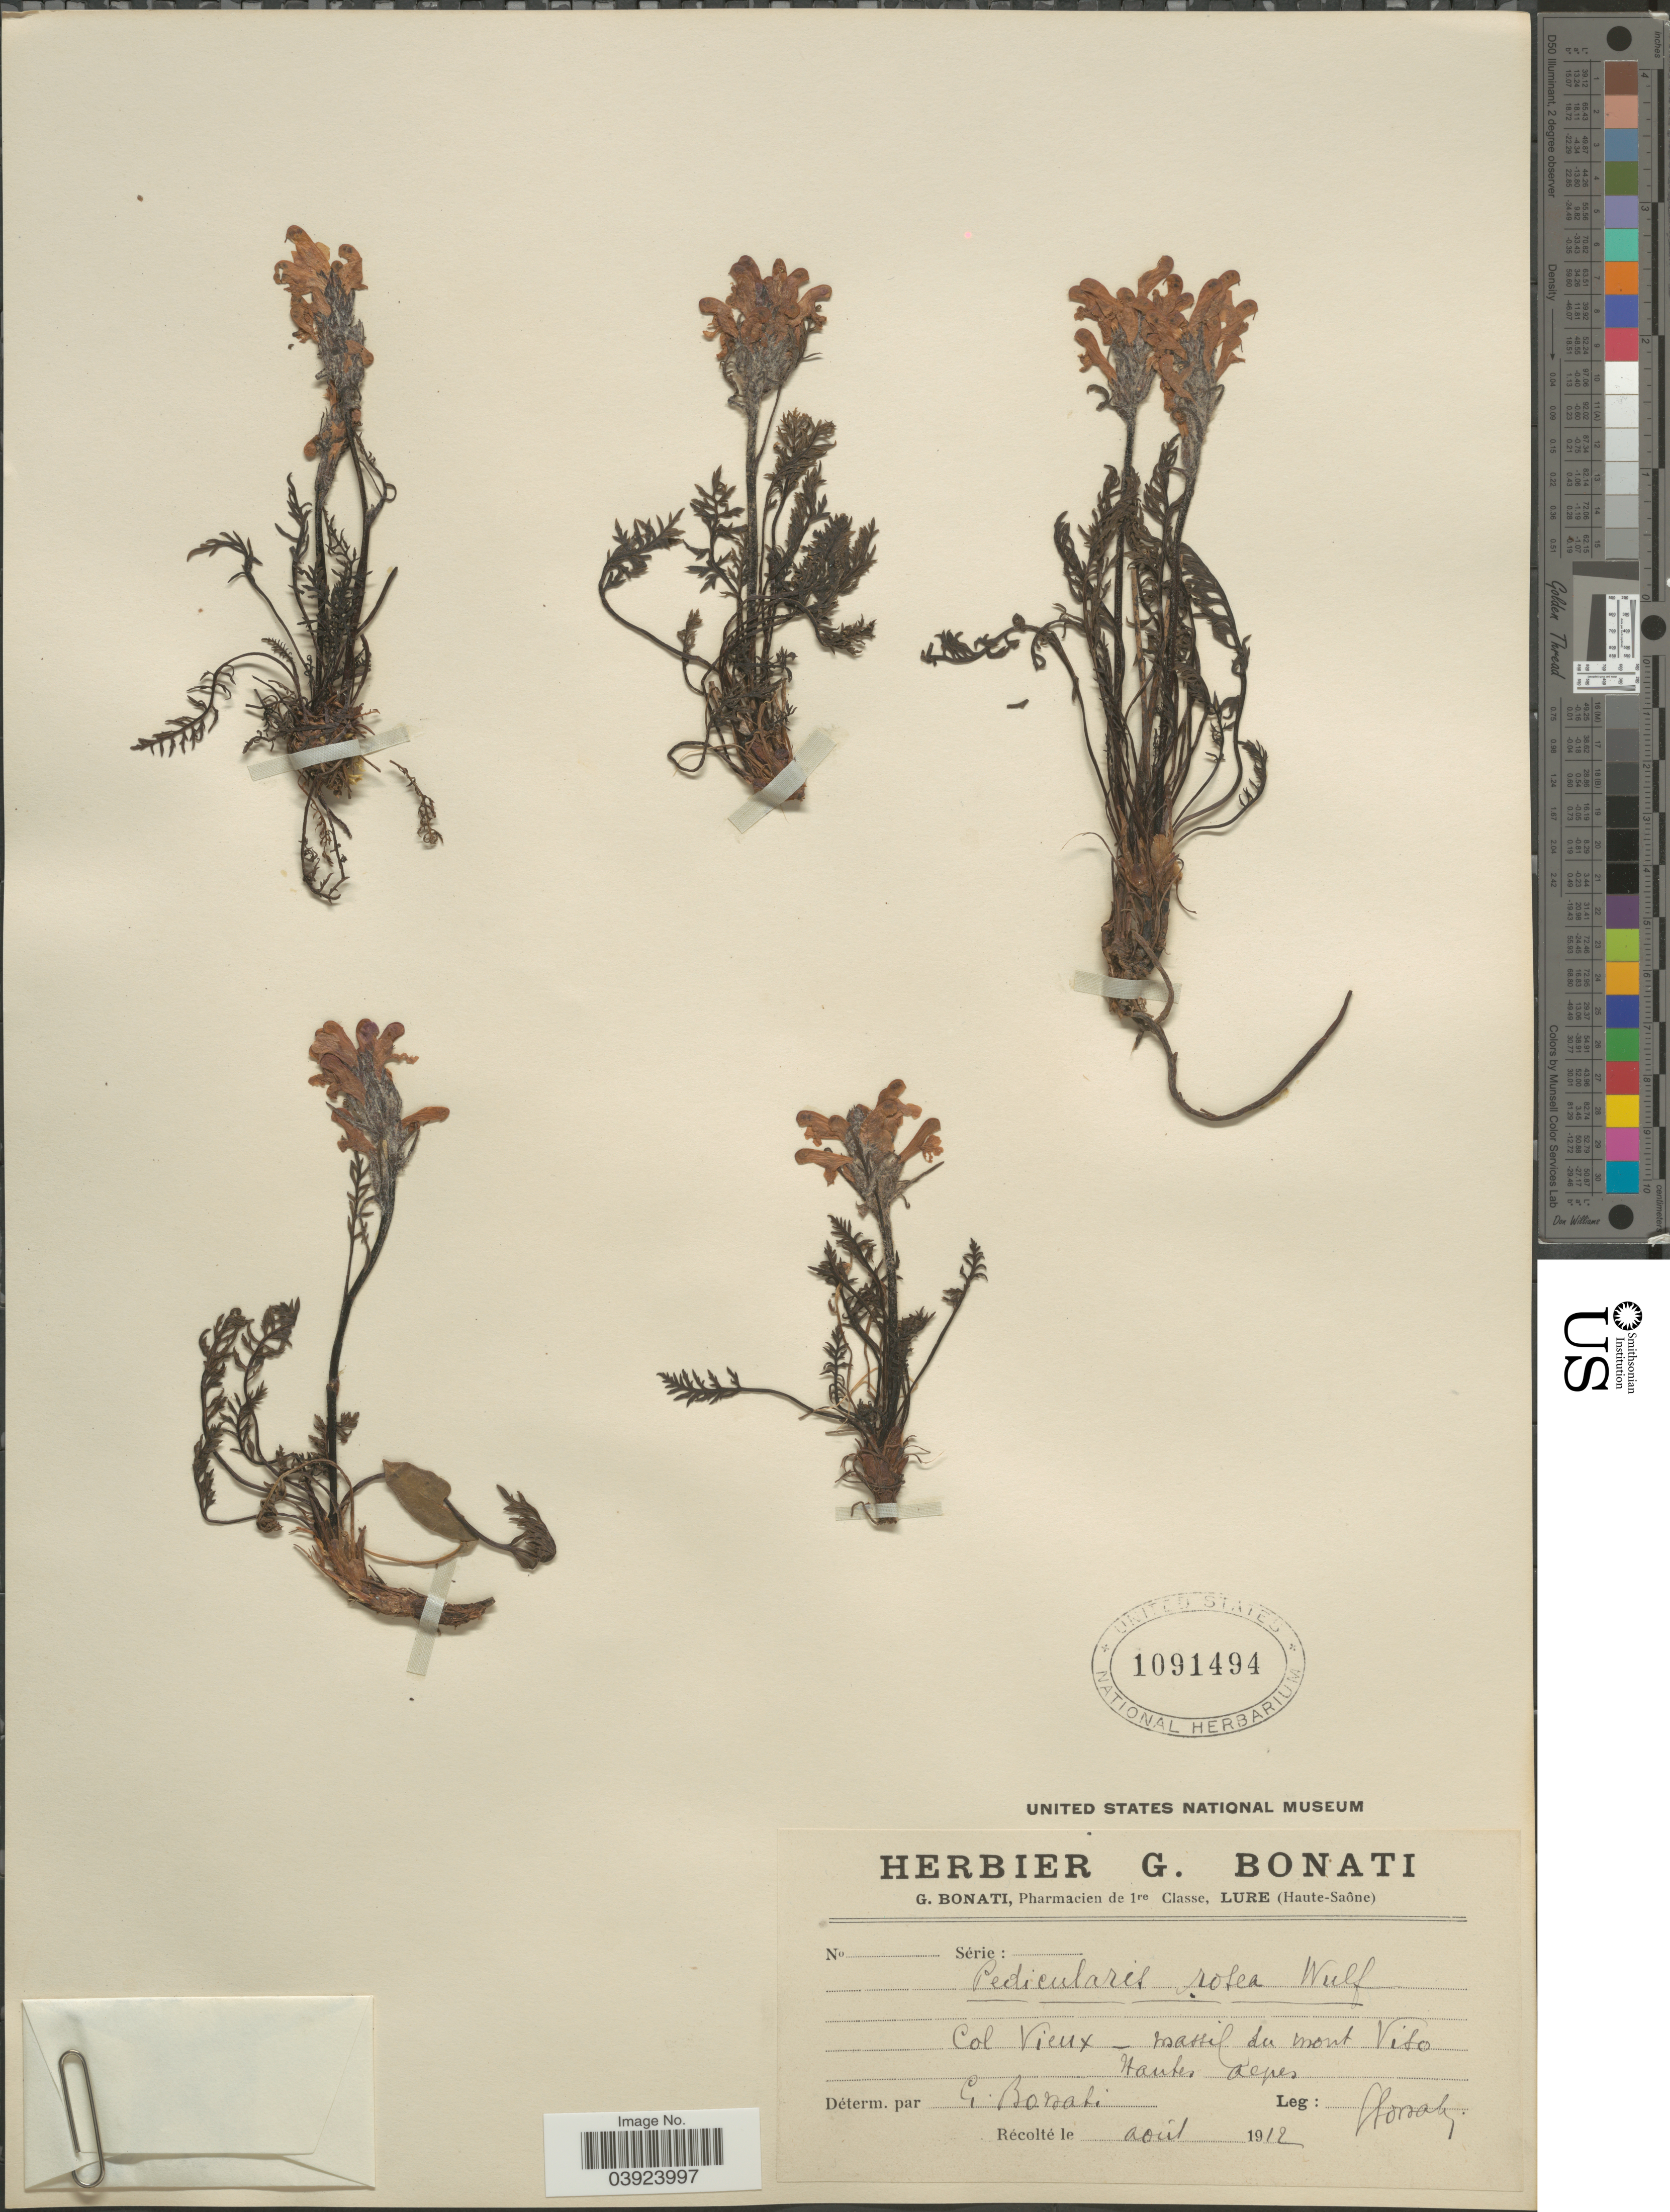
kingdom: Plantae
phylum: Tracheophyta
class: Magnoliopsida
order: Lamiales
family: Orobanchaceae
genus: Pedicularis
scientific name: Pedicularis rosea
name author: Wulfen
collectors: G. Bonati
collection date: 1912-08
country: France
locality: Col Vieux massif du mont Viso. Hautes Alpes.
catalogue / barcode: US 1091494